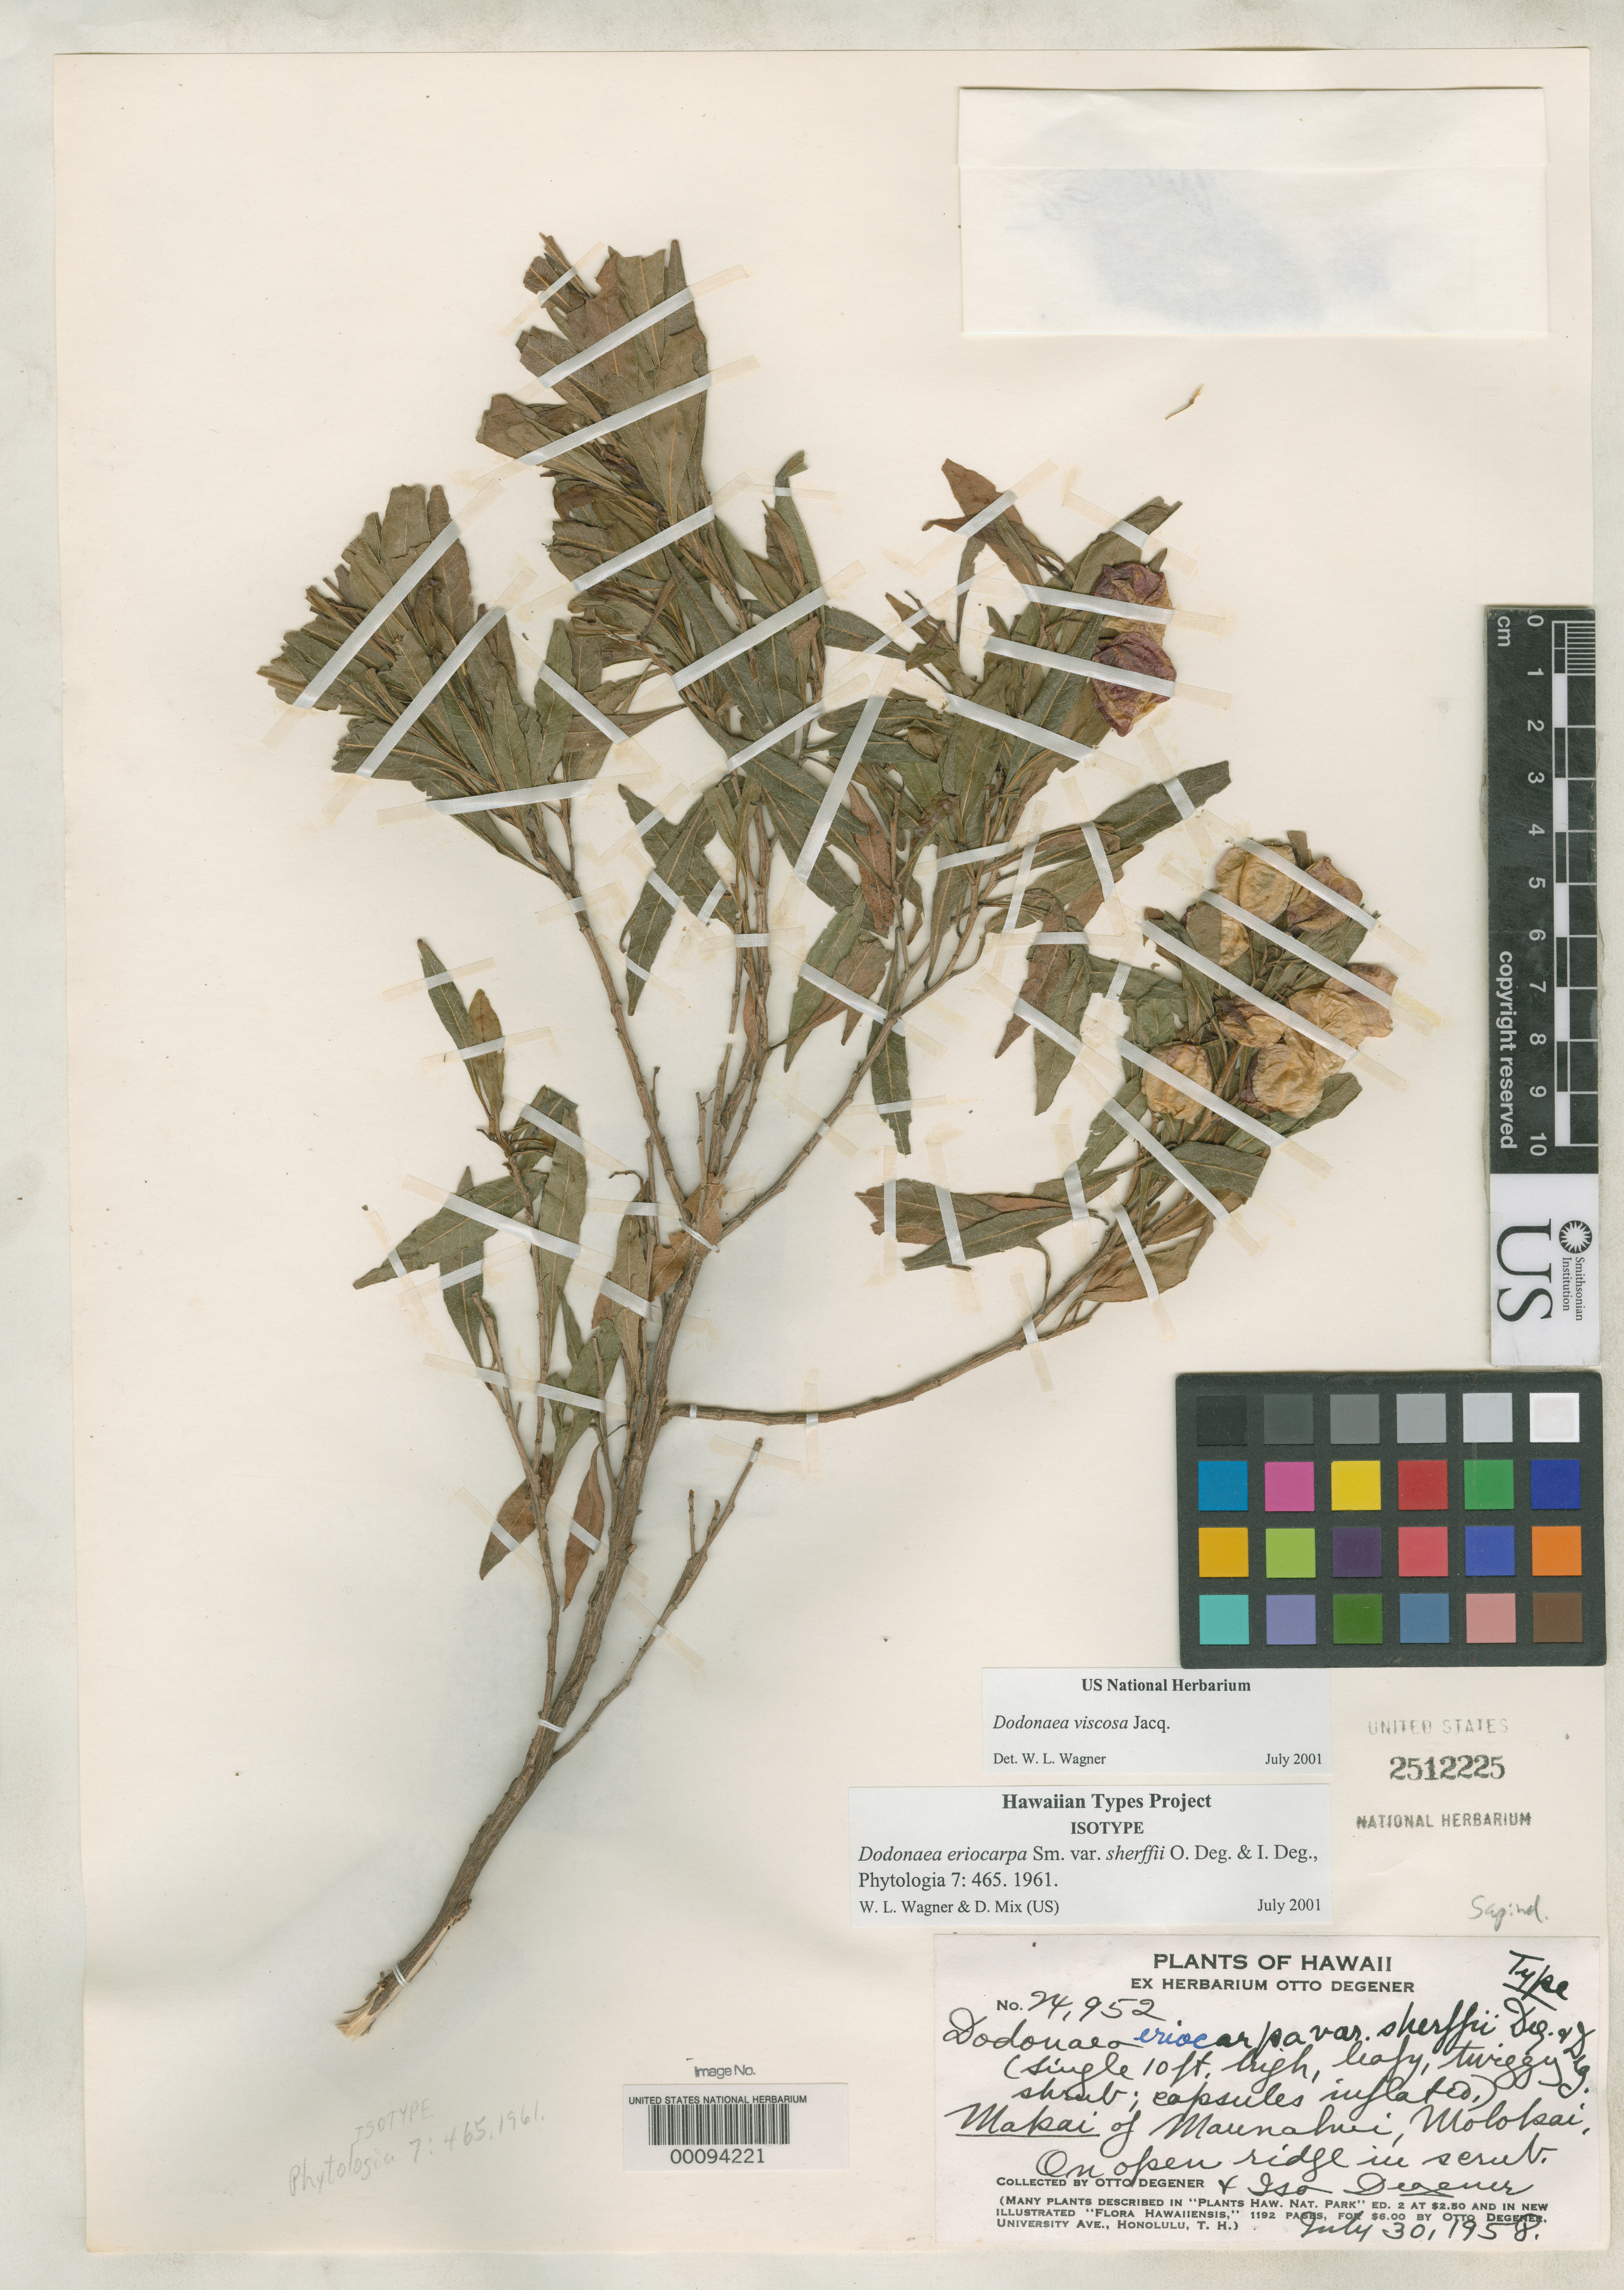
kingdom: Plantae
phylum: Tracheophyta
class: Magnoliopsida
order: Sapindales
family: Sapindaceae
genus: Dodonaea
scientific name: Dodonaea eriocarpa var. sherffii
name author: O. Deg. & I. Deg.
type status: Isotype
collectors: O. Degener & I. Degener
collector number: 24952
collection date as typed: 30 Jul 1958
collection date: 1958-07-30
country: United States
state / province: Hawaii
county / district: Maui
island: Moloka'i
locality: Maunahui, Makai.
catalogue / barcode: US 2512225